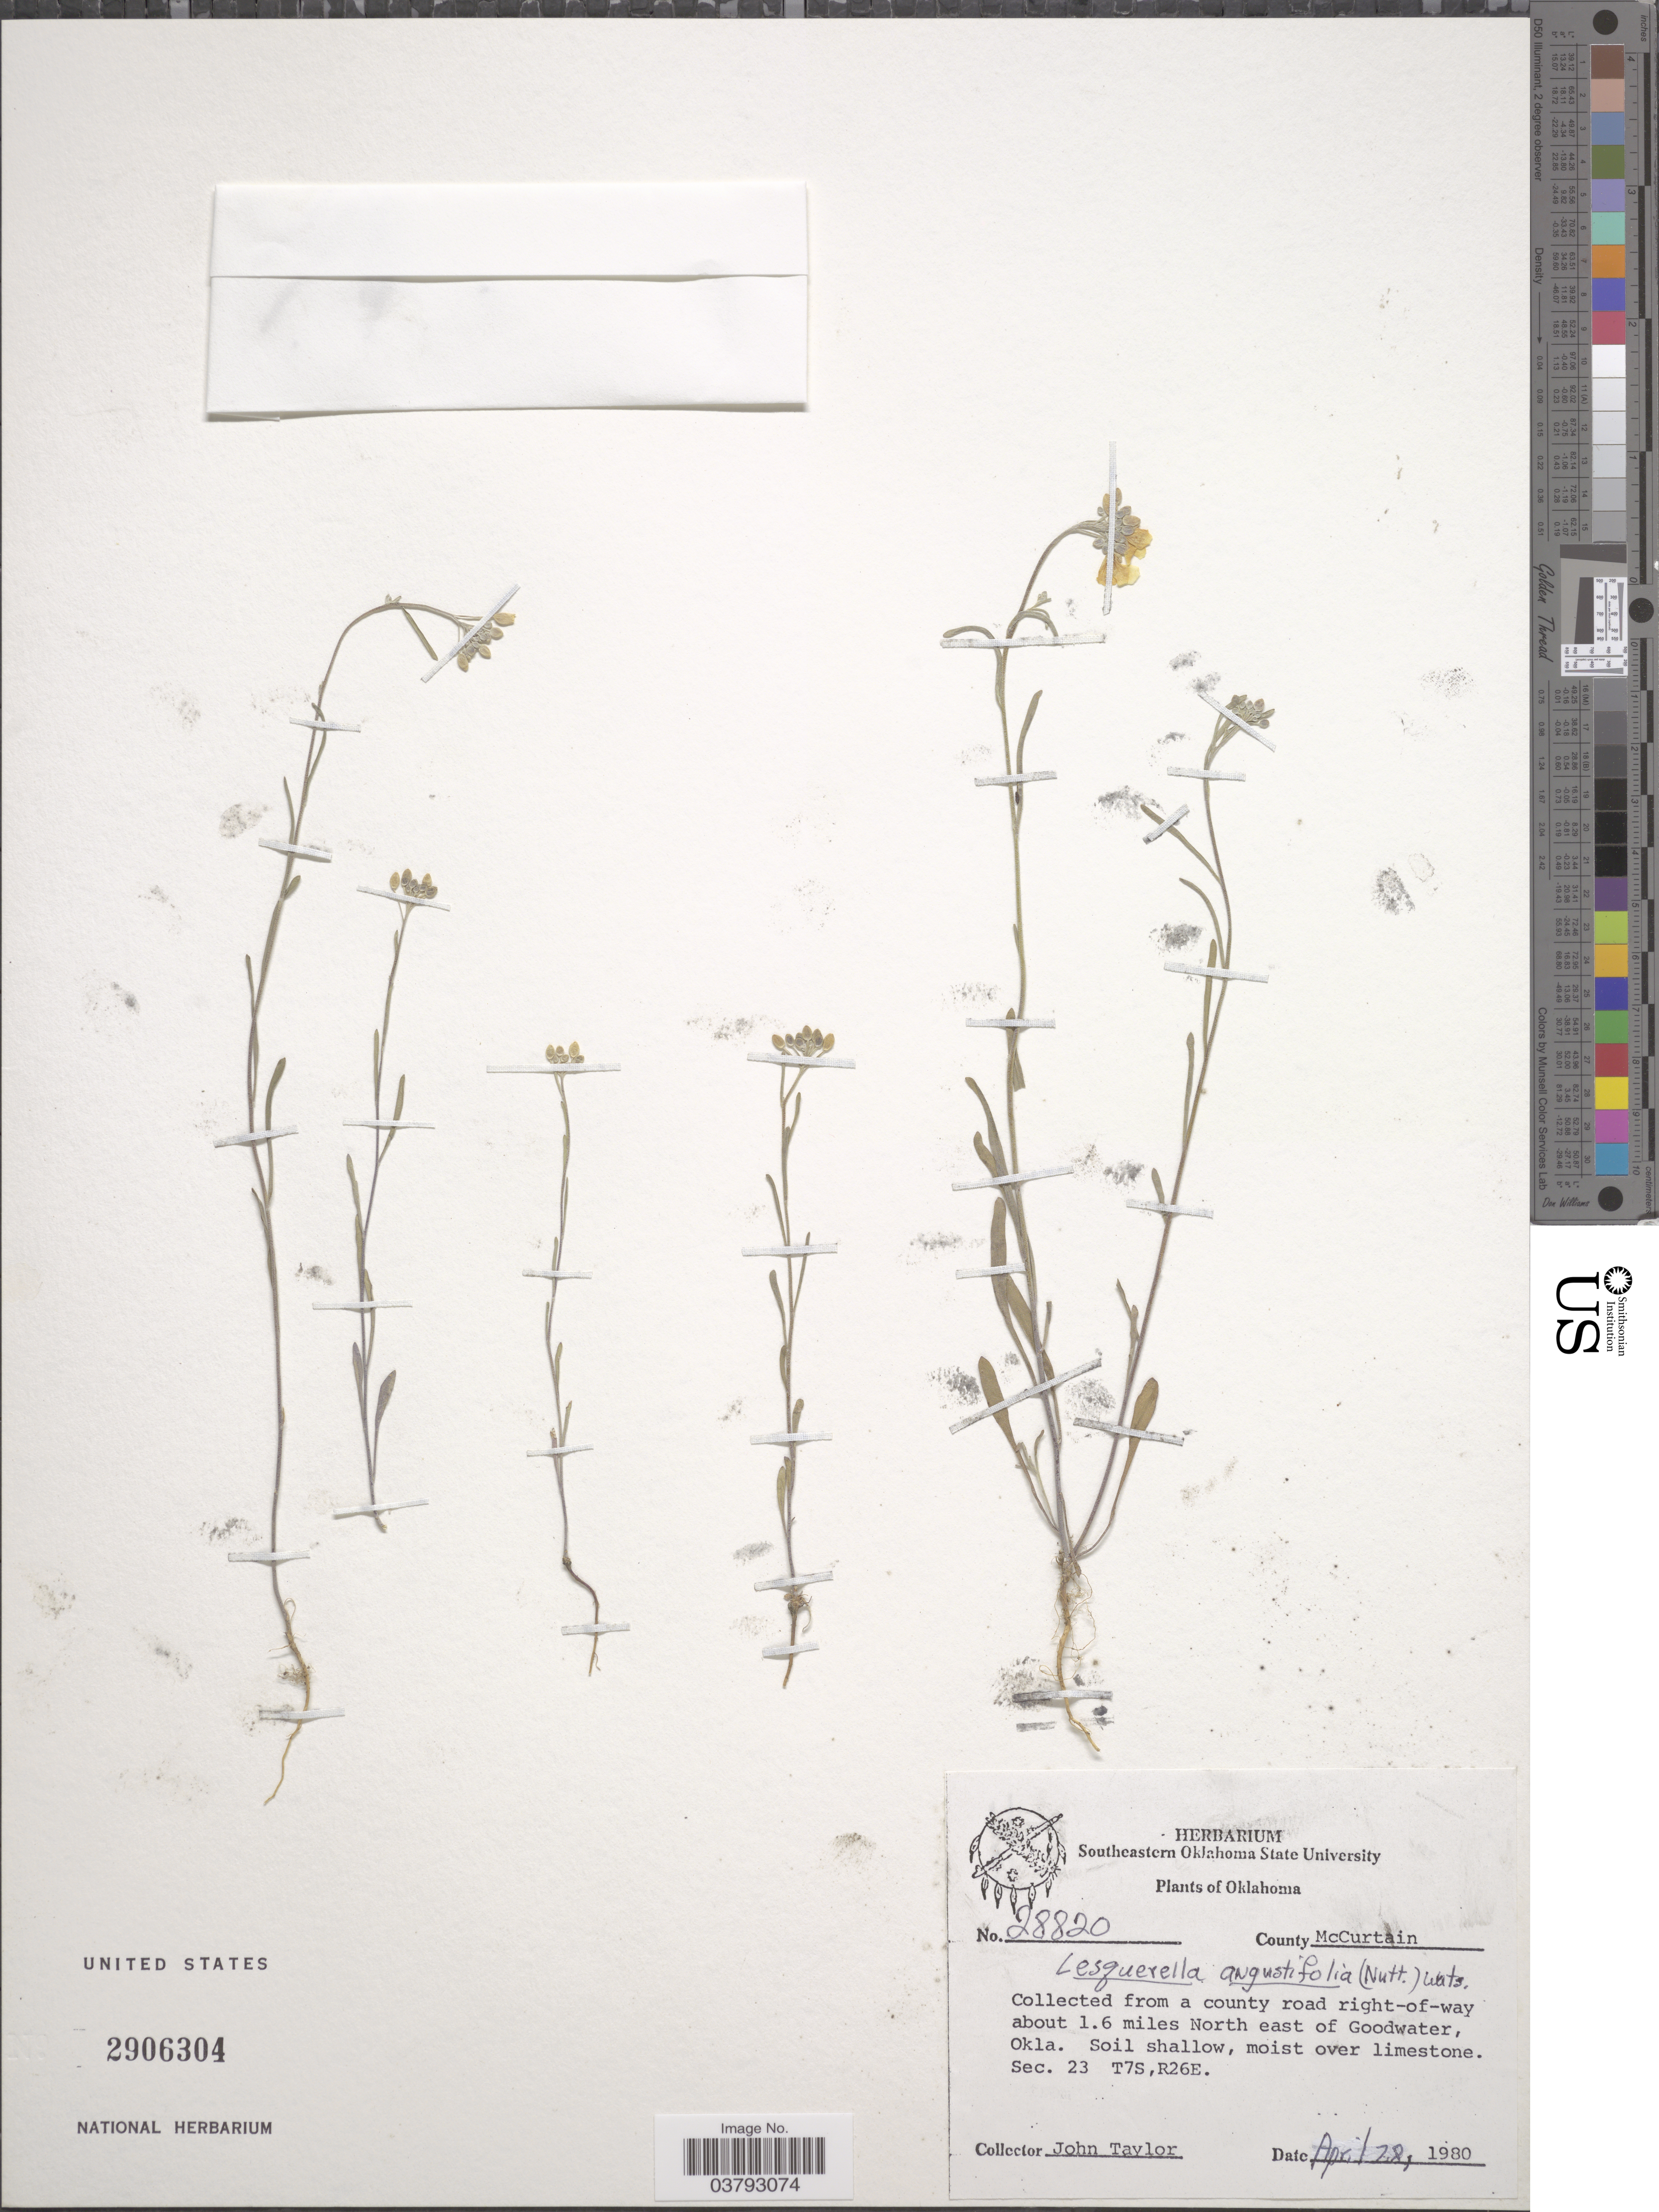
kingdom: Plantae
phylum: Tracheophyta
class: Magnoliopsida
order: Brassicales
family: Brassicaceae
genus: Lesquerella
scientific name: Lesquerella angustifolia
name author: (Nutt. ex Torr. & A. Gray) S. Watson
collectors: J. Taylor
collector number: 28820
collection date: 1980-04-28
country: United States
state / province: Oklahoma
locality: County McCurtain. County road right-of-way about 1.6 miles North east of Goodwater. Sec. 23 T7S, R26E.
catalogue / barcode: US 2906304